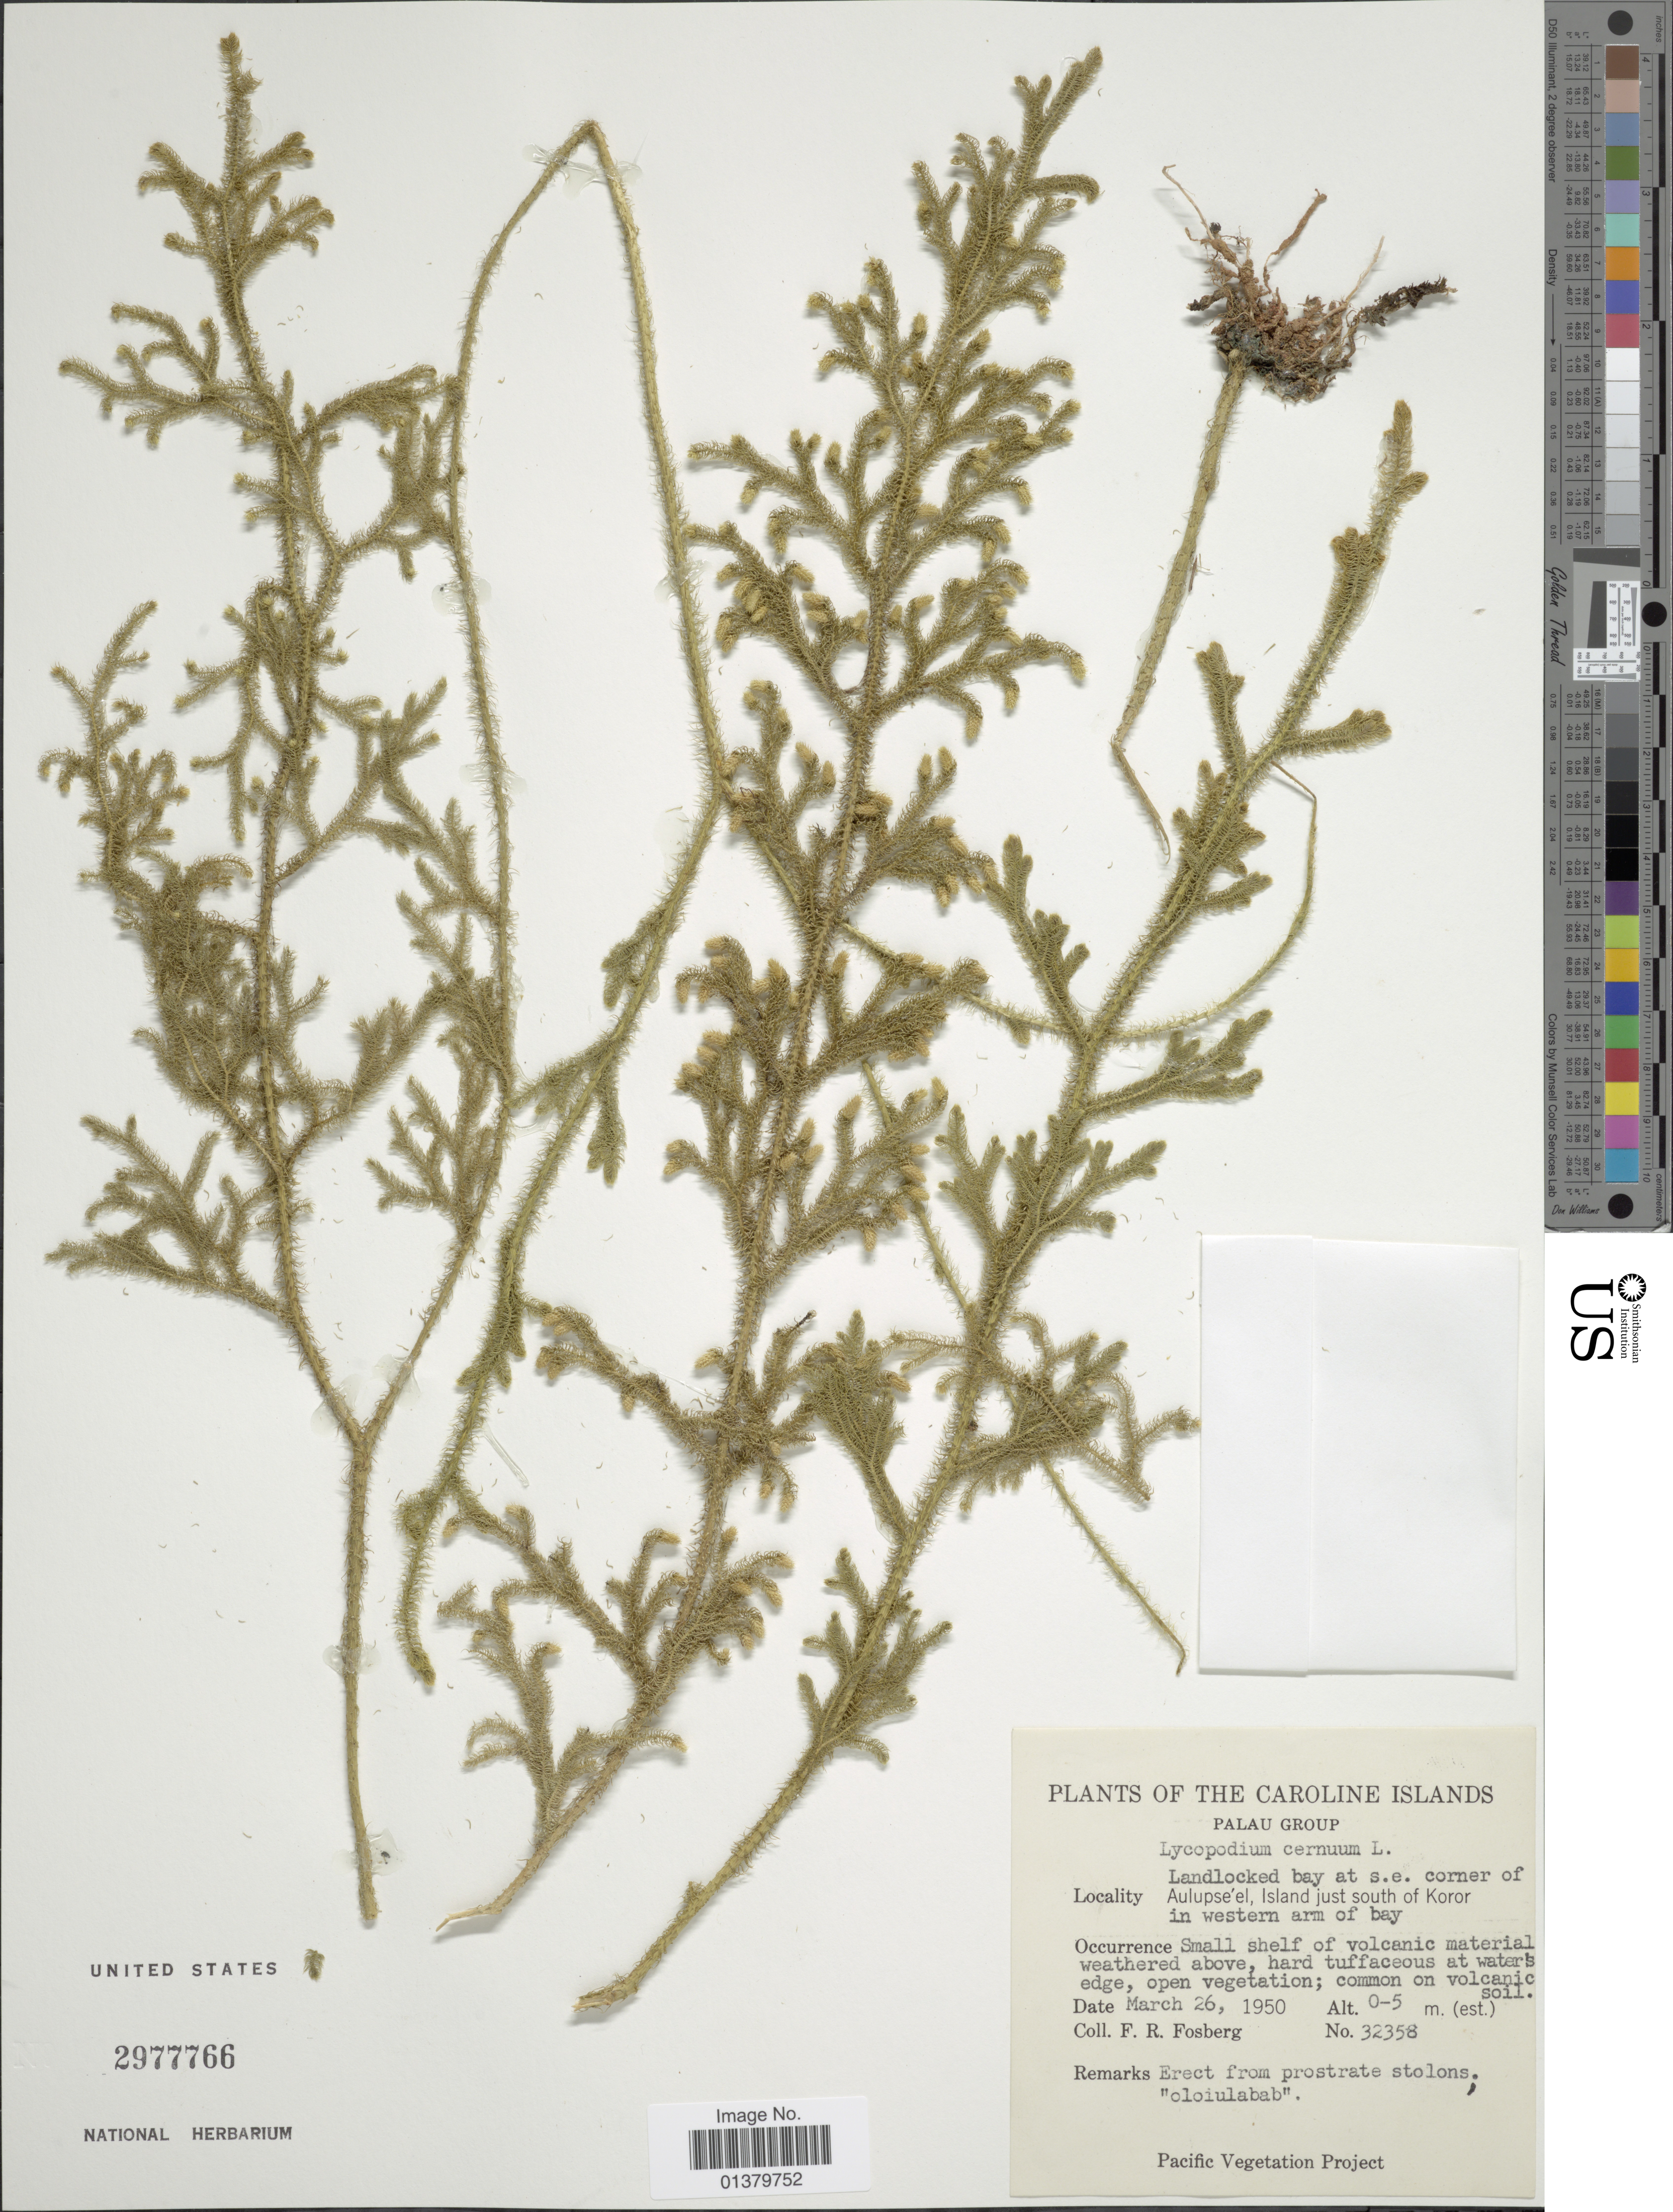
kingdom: Plantae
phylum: Tracheophyta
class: Lycopodiopsida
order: Lycopodiales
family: Lycopodiaceae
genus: Palhinhaea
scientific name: Palhinhaea cernua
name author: (L.) Vasc. & Franco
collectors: F. R. Fosberg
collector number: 32358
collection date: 1950-03-26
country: Palau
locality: Palau Group, Landlocked bay at s.e. corner of Aulupse'el, Island just south of Koror in western arm of bay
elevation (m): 0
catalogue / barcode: US 2977766